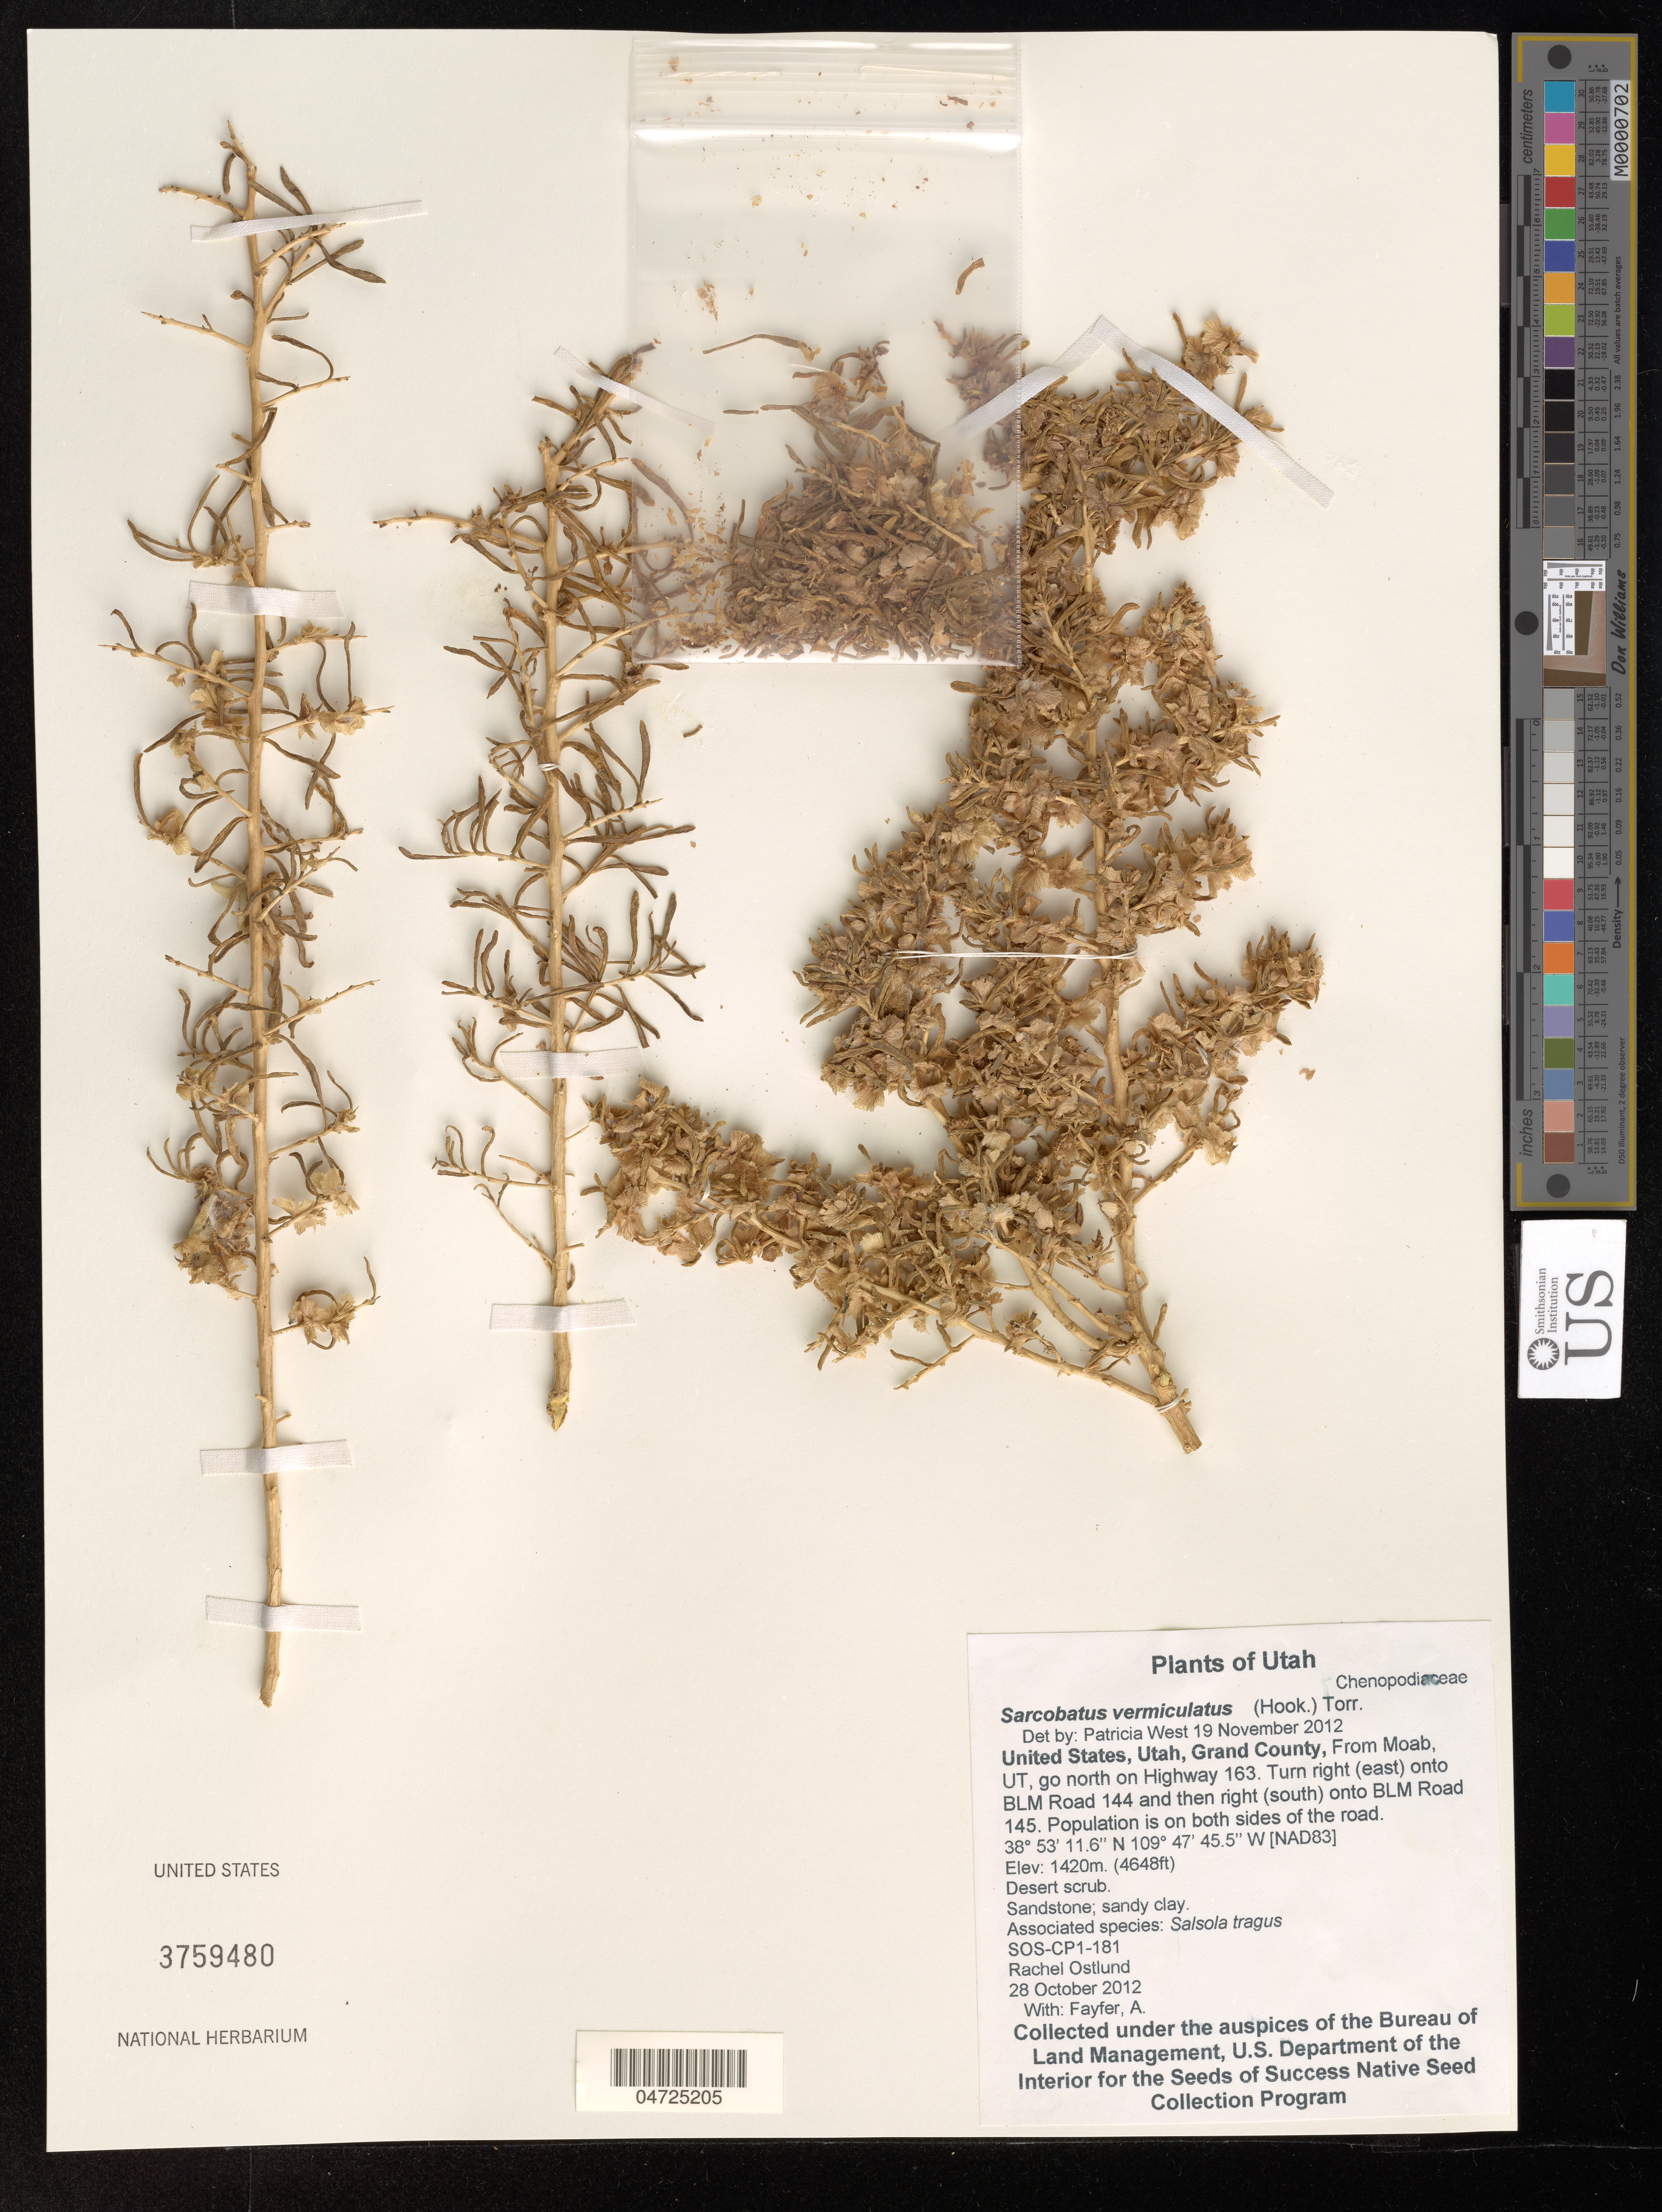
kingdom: Plantae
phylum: Tracheophyta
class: Magnoliopsida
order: Caryophyllales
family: Sarcobataceae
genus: Sarcobatus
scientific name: Sarcobatus vermiculatus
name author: (Hook.) Torr.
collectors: R. Ostlund & A. Fayfer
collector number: SOS-CP1-181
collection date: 2012-10-28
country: United States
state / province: Utah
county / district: Grand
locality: Grand County, From Moab, UT, go north on Highway 163. Turn right (east) onto BLM Road 144 and then right (south) onto BLM Road 145. [NAD83].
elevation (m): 1420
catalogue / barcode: US 3759480